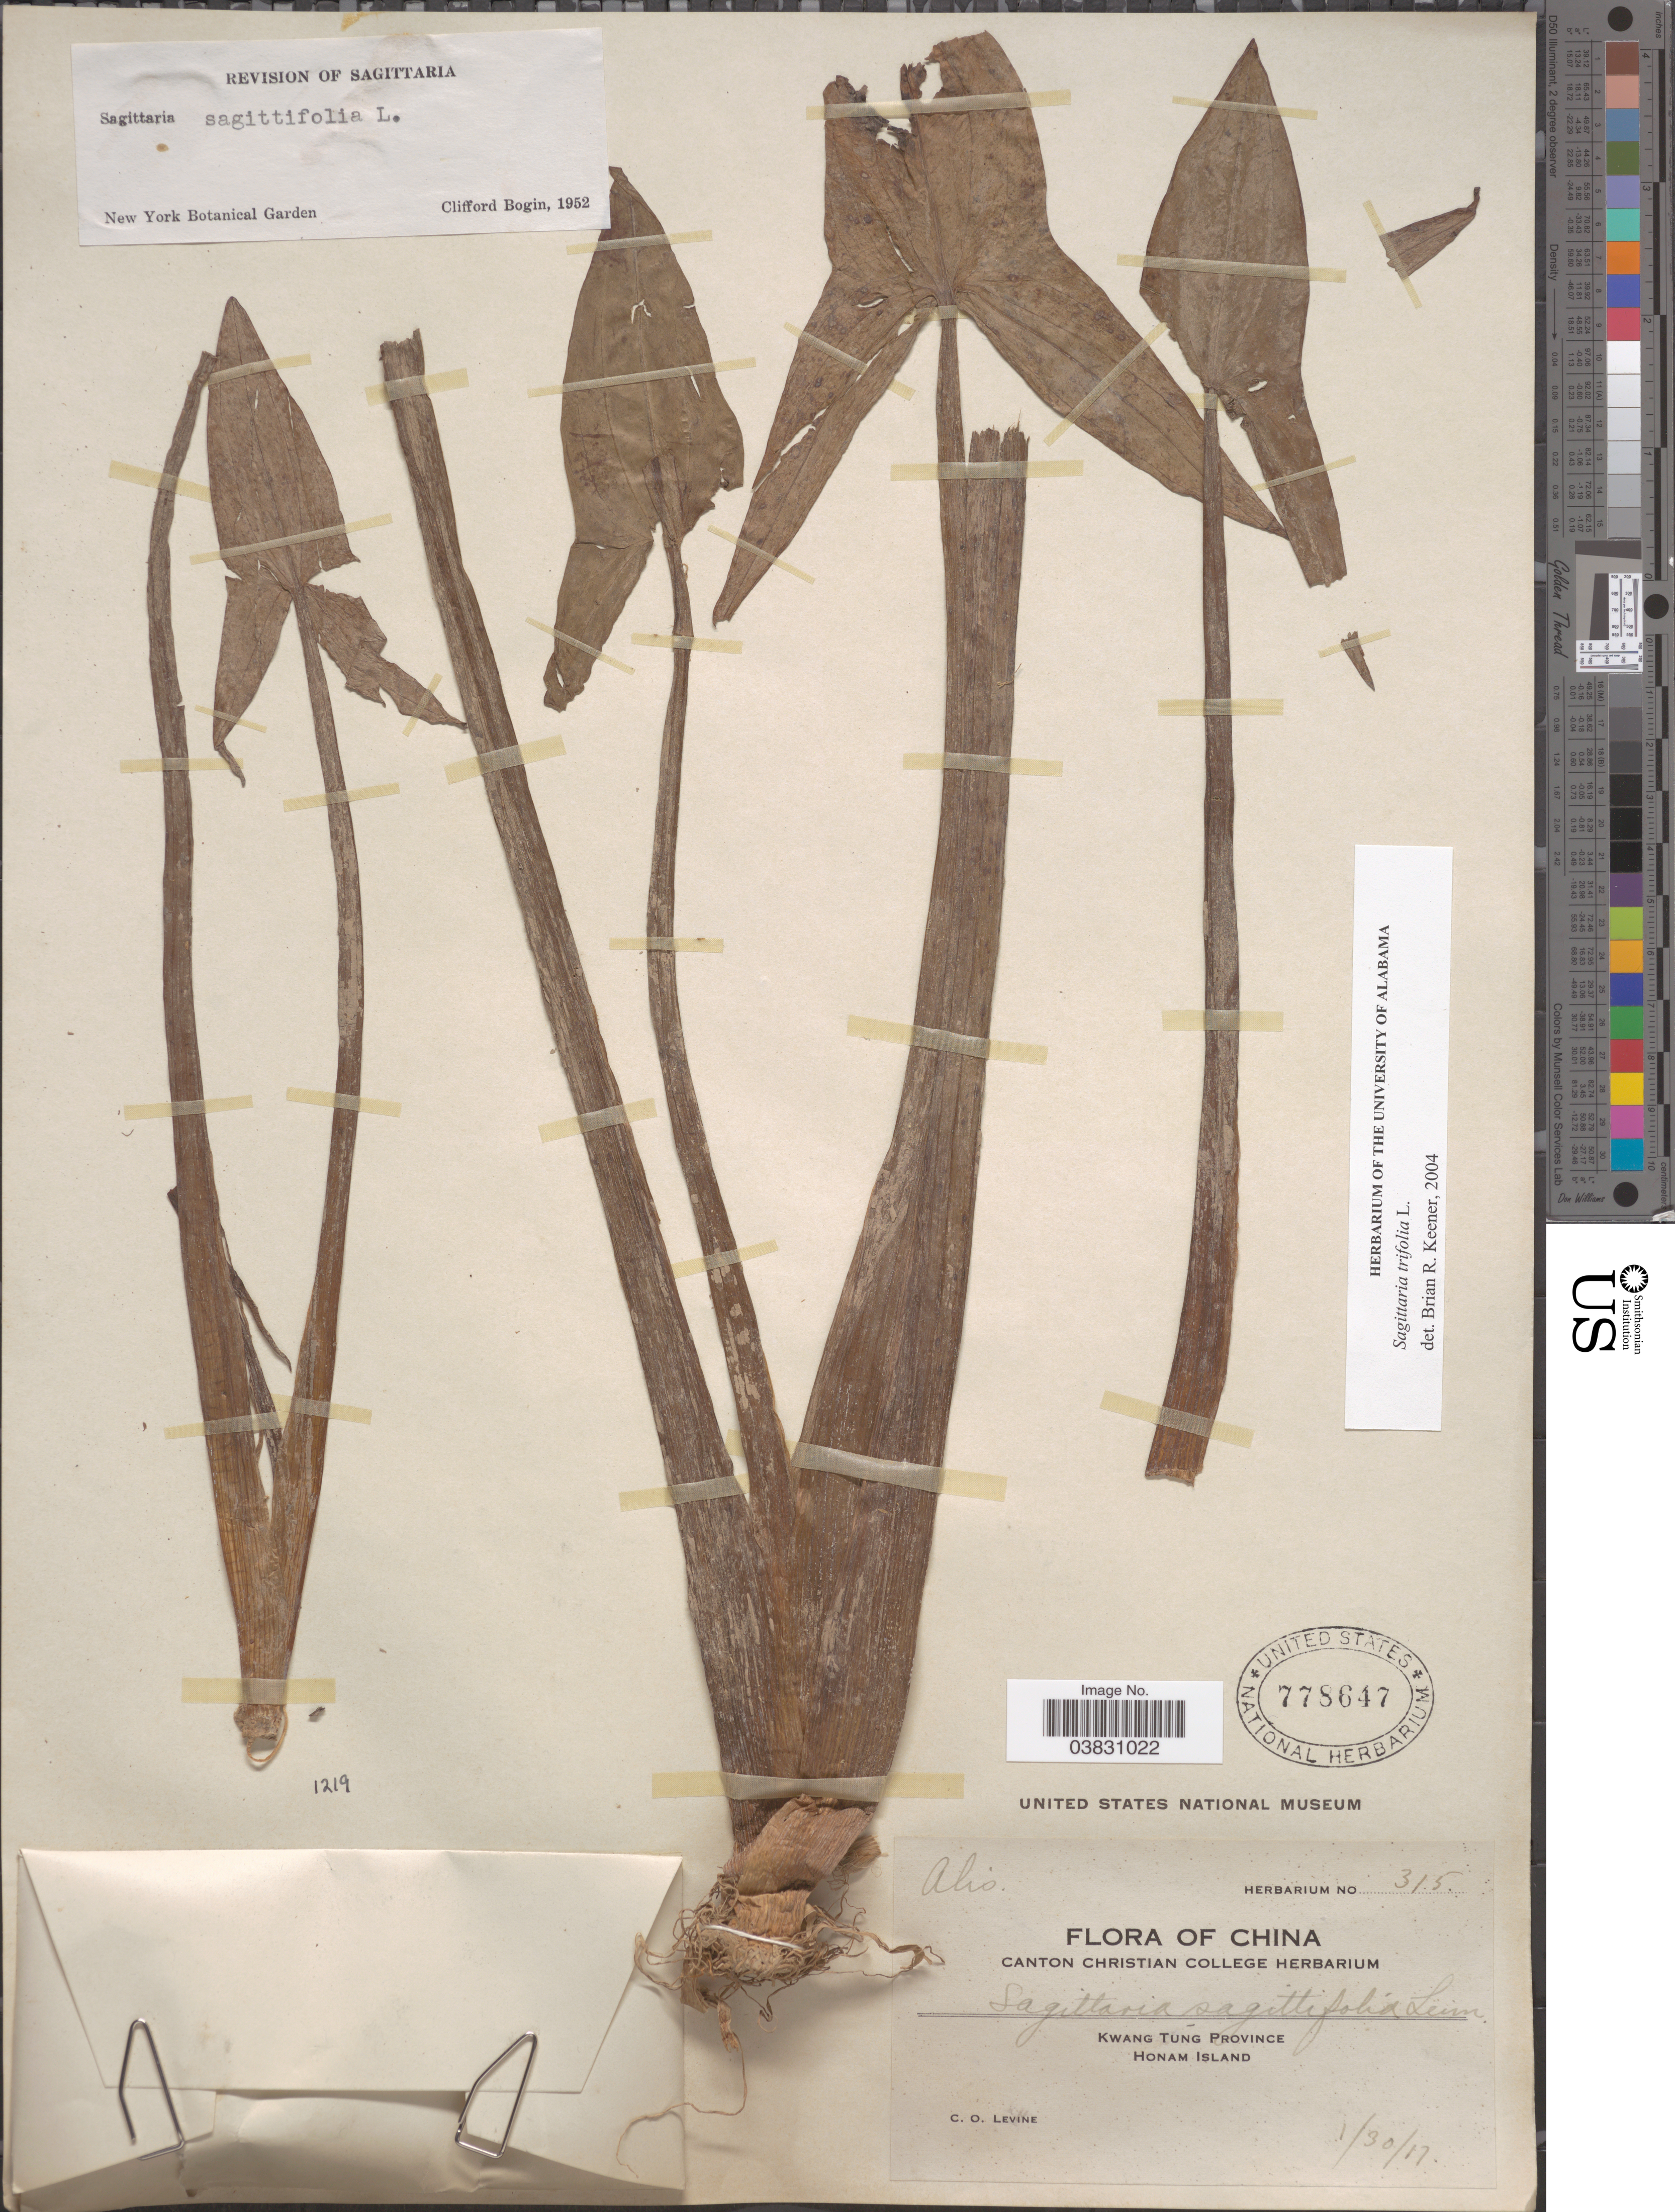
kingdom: Plantae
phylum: Tracheophyta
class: Liliopsida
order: Alismatales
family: Alismataceae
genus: Sagittaria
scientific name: Sagittaria trifolia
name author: L.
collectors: C. O. Levine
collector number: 315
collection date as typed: Transcribed d/m/y: 30/1/17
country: China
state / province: Guangdong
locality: Kwang Tung Province. Honam Island.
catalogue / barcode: US 778647